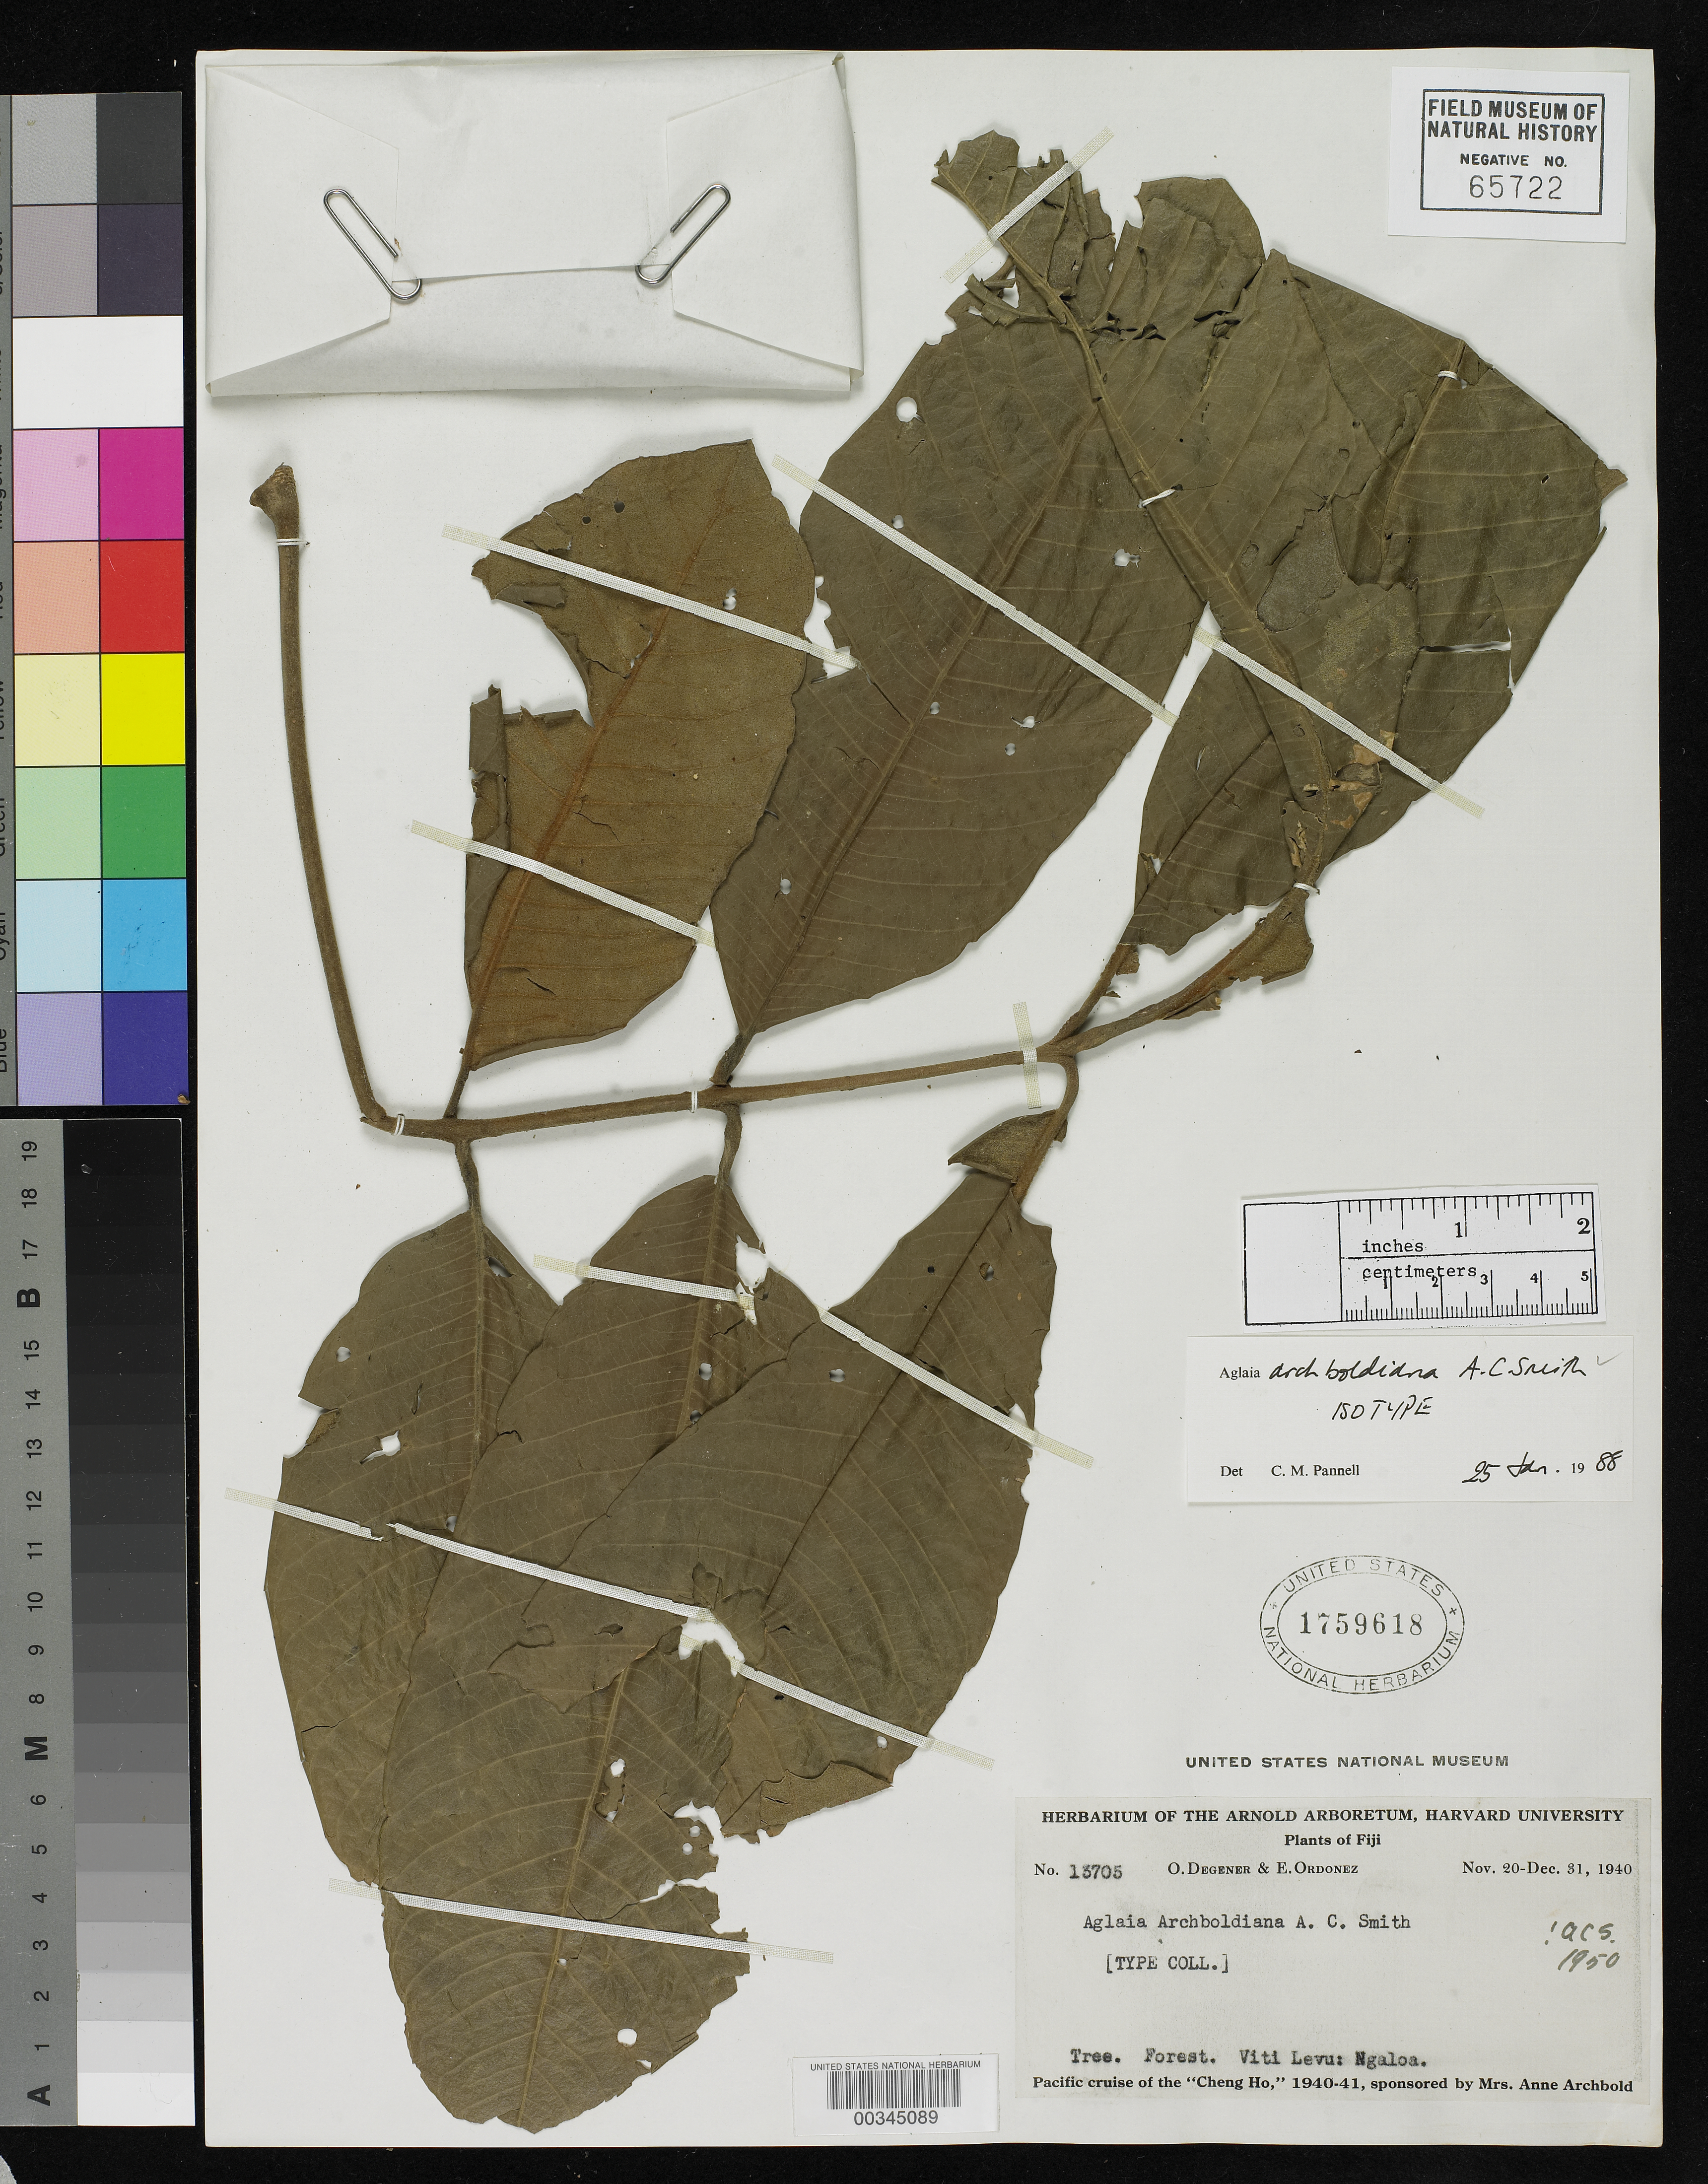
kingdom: Plantae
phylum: Tracheophyta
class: Magnoliopsida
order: Sapindales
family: Meliaceae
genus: Aglaia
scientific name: Aglaia archboldiana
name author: A.C. Sm.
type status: Isotype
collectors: O. Degener & E. Ordonez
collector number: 13705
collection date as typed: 20 Nov 1940 to 31 Dec 1940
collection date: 1940-11-20/1940-12-31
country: Fiji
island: Viti Levu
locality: Ngaloa. [Viti Levu Group]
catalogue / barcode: US 1759618